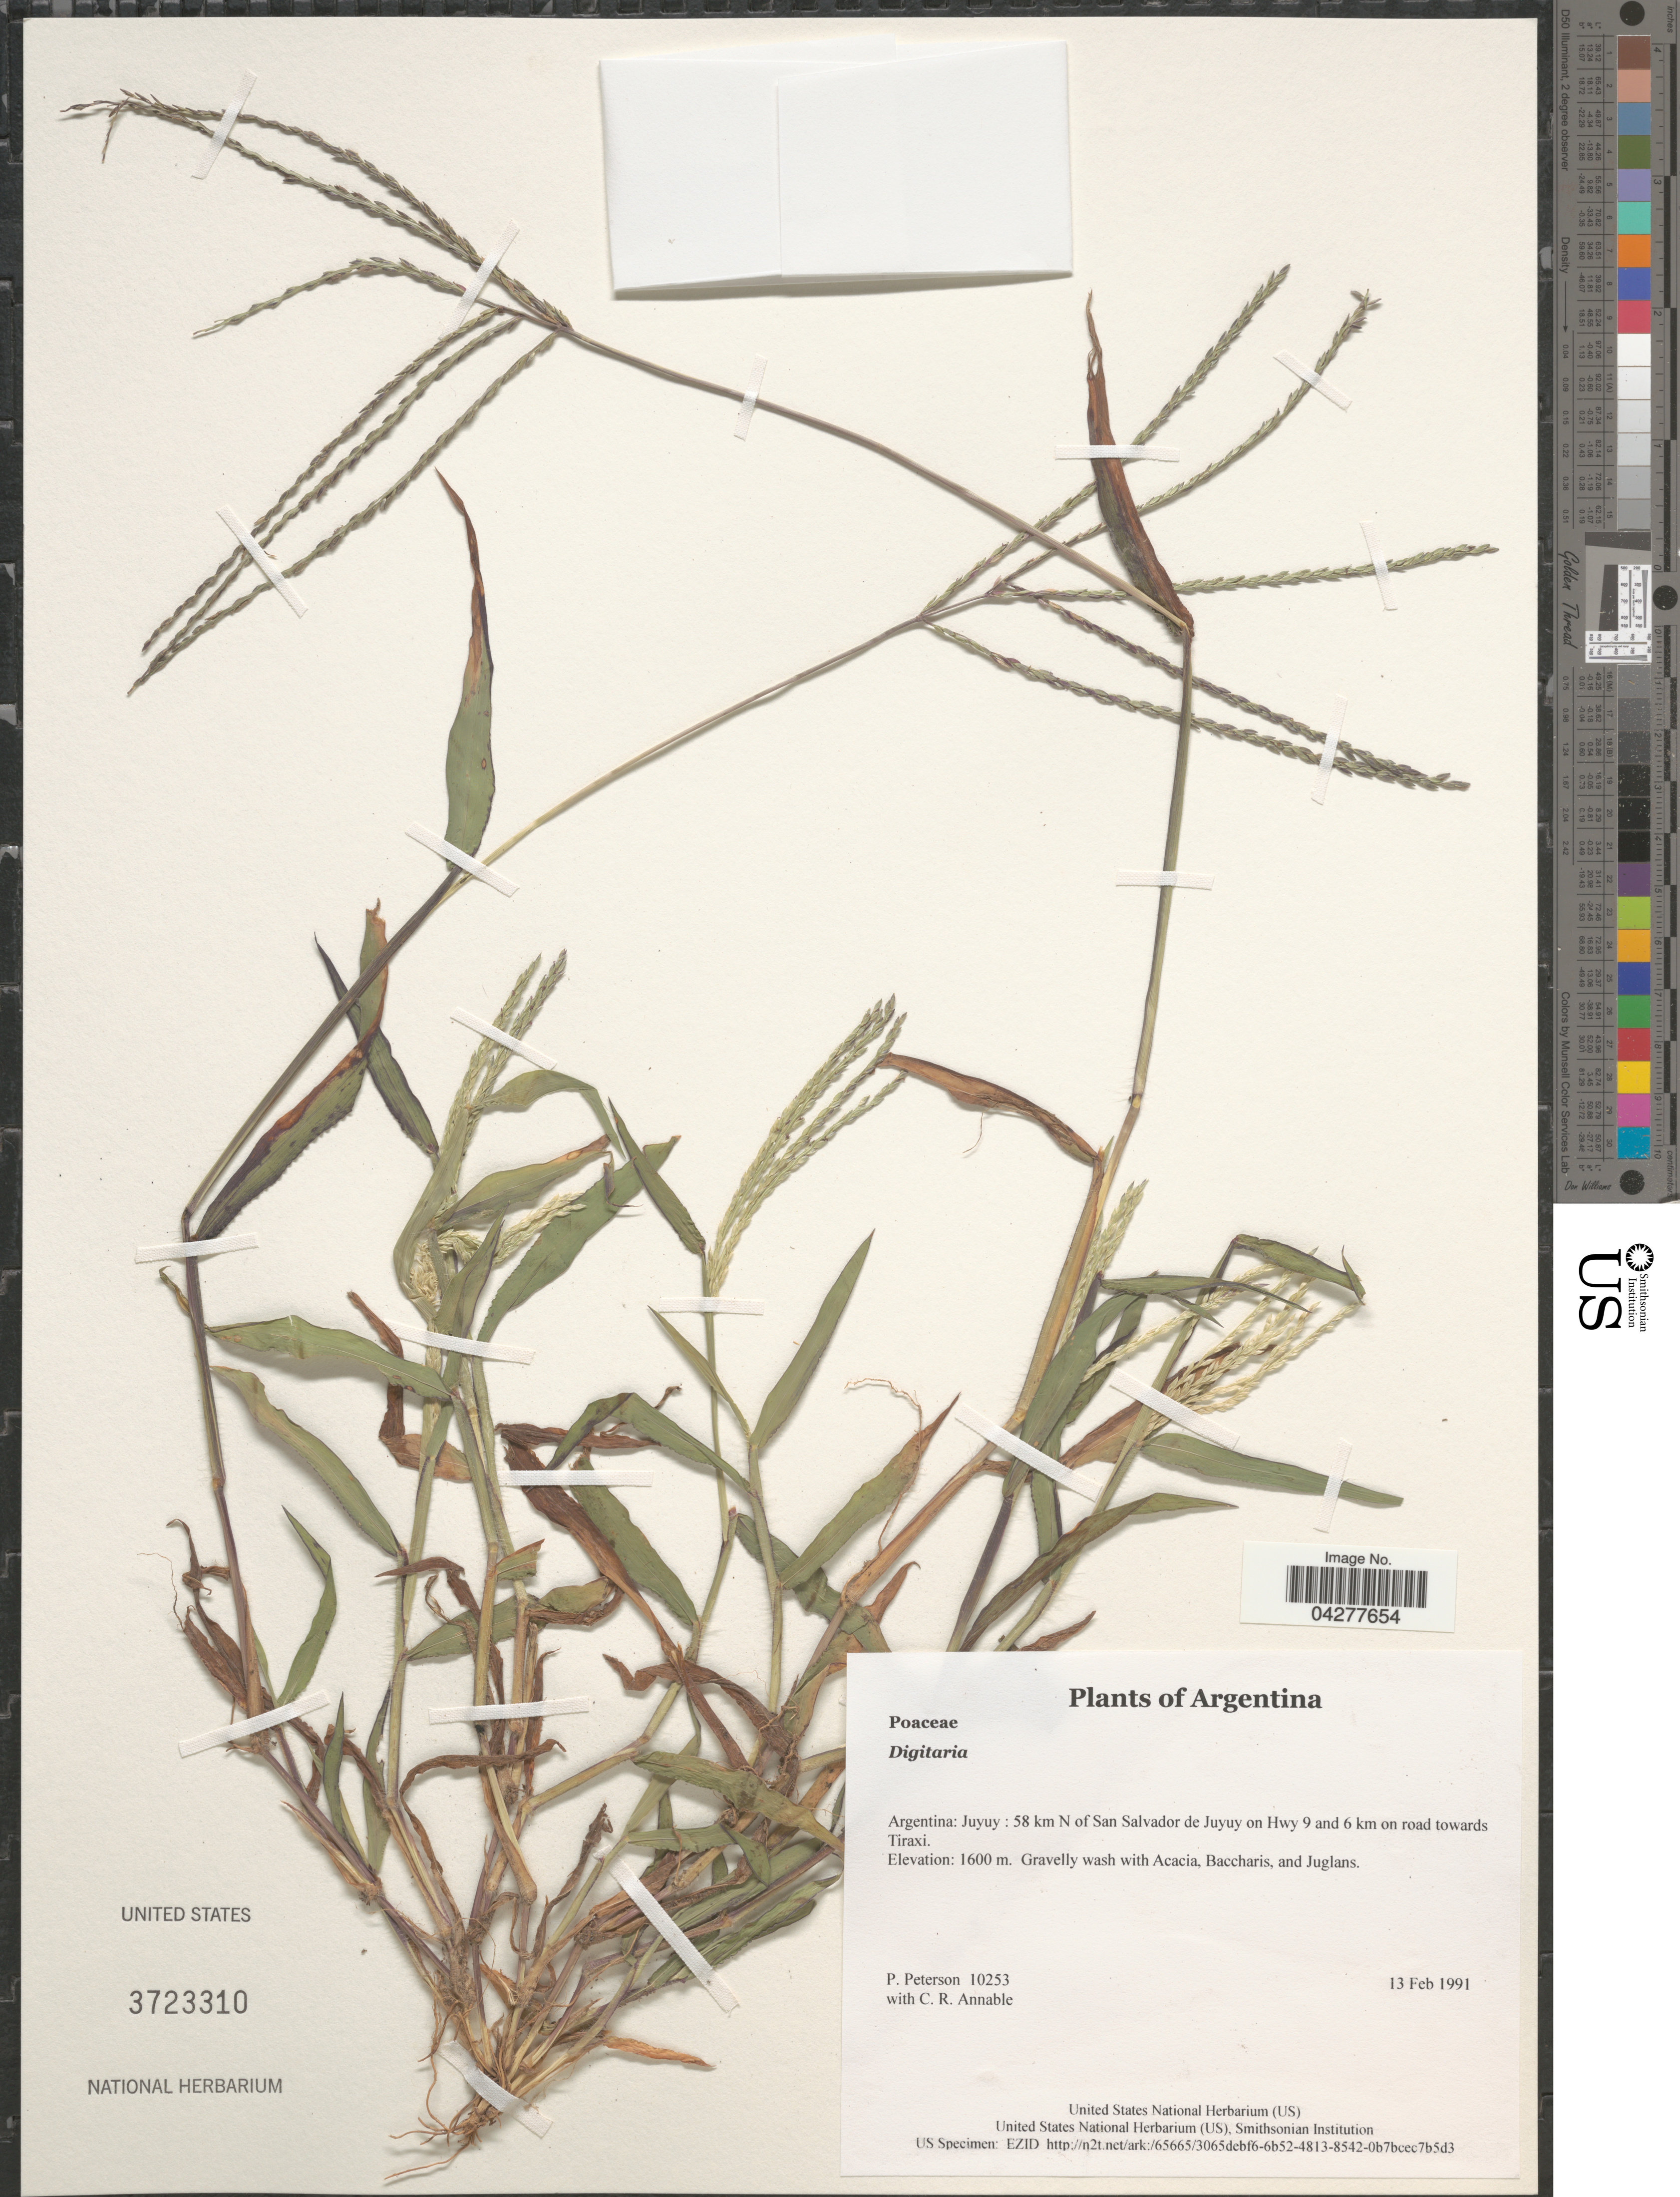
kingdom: Plantae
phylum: Tracheophyta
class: Liliopsida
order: Poales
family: Poaceae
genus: Digitaria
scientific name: Digitaria sp.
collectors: P. Peterson & C. R. Annable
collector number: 10253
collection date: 1991-02-13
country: Argentina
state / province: Jujuy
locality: Juyuy: 58 km N of San Salvador de Juyuy on Hwy 9 and 6 km on road towards Tiraxi.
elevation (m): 1600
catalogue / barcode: US 3723310